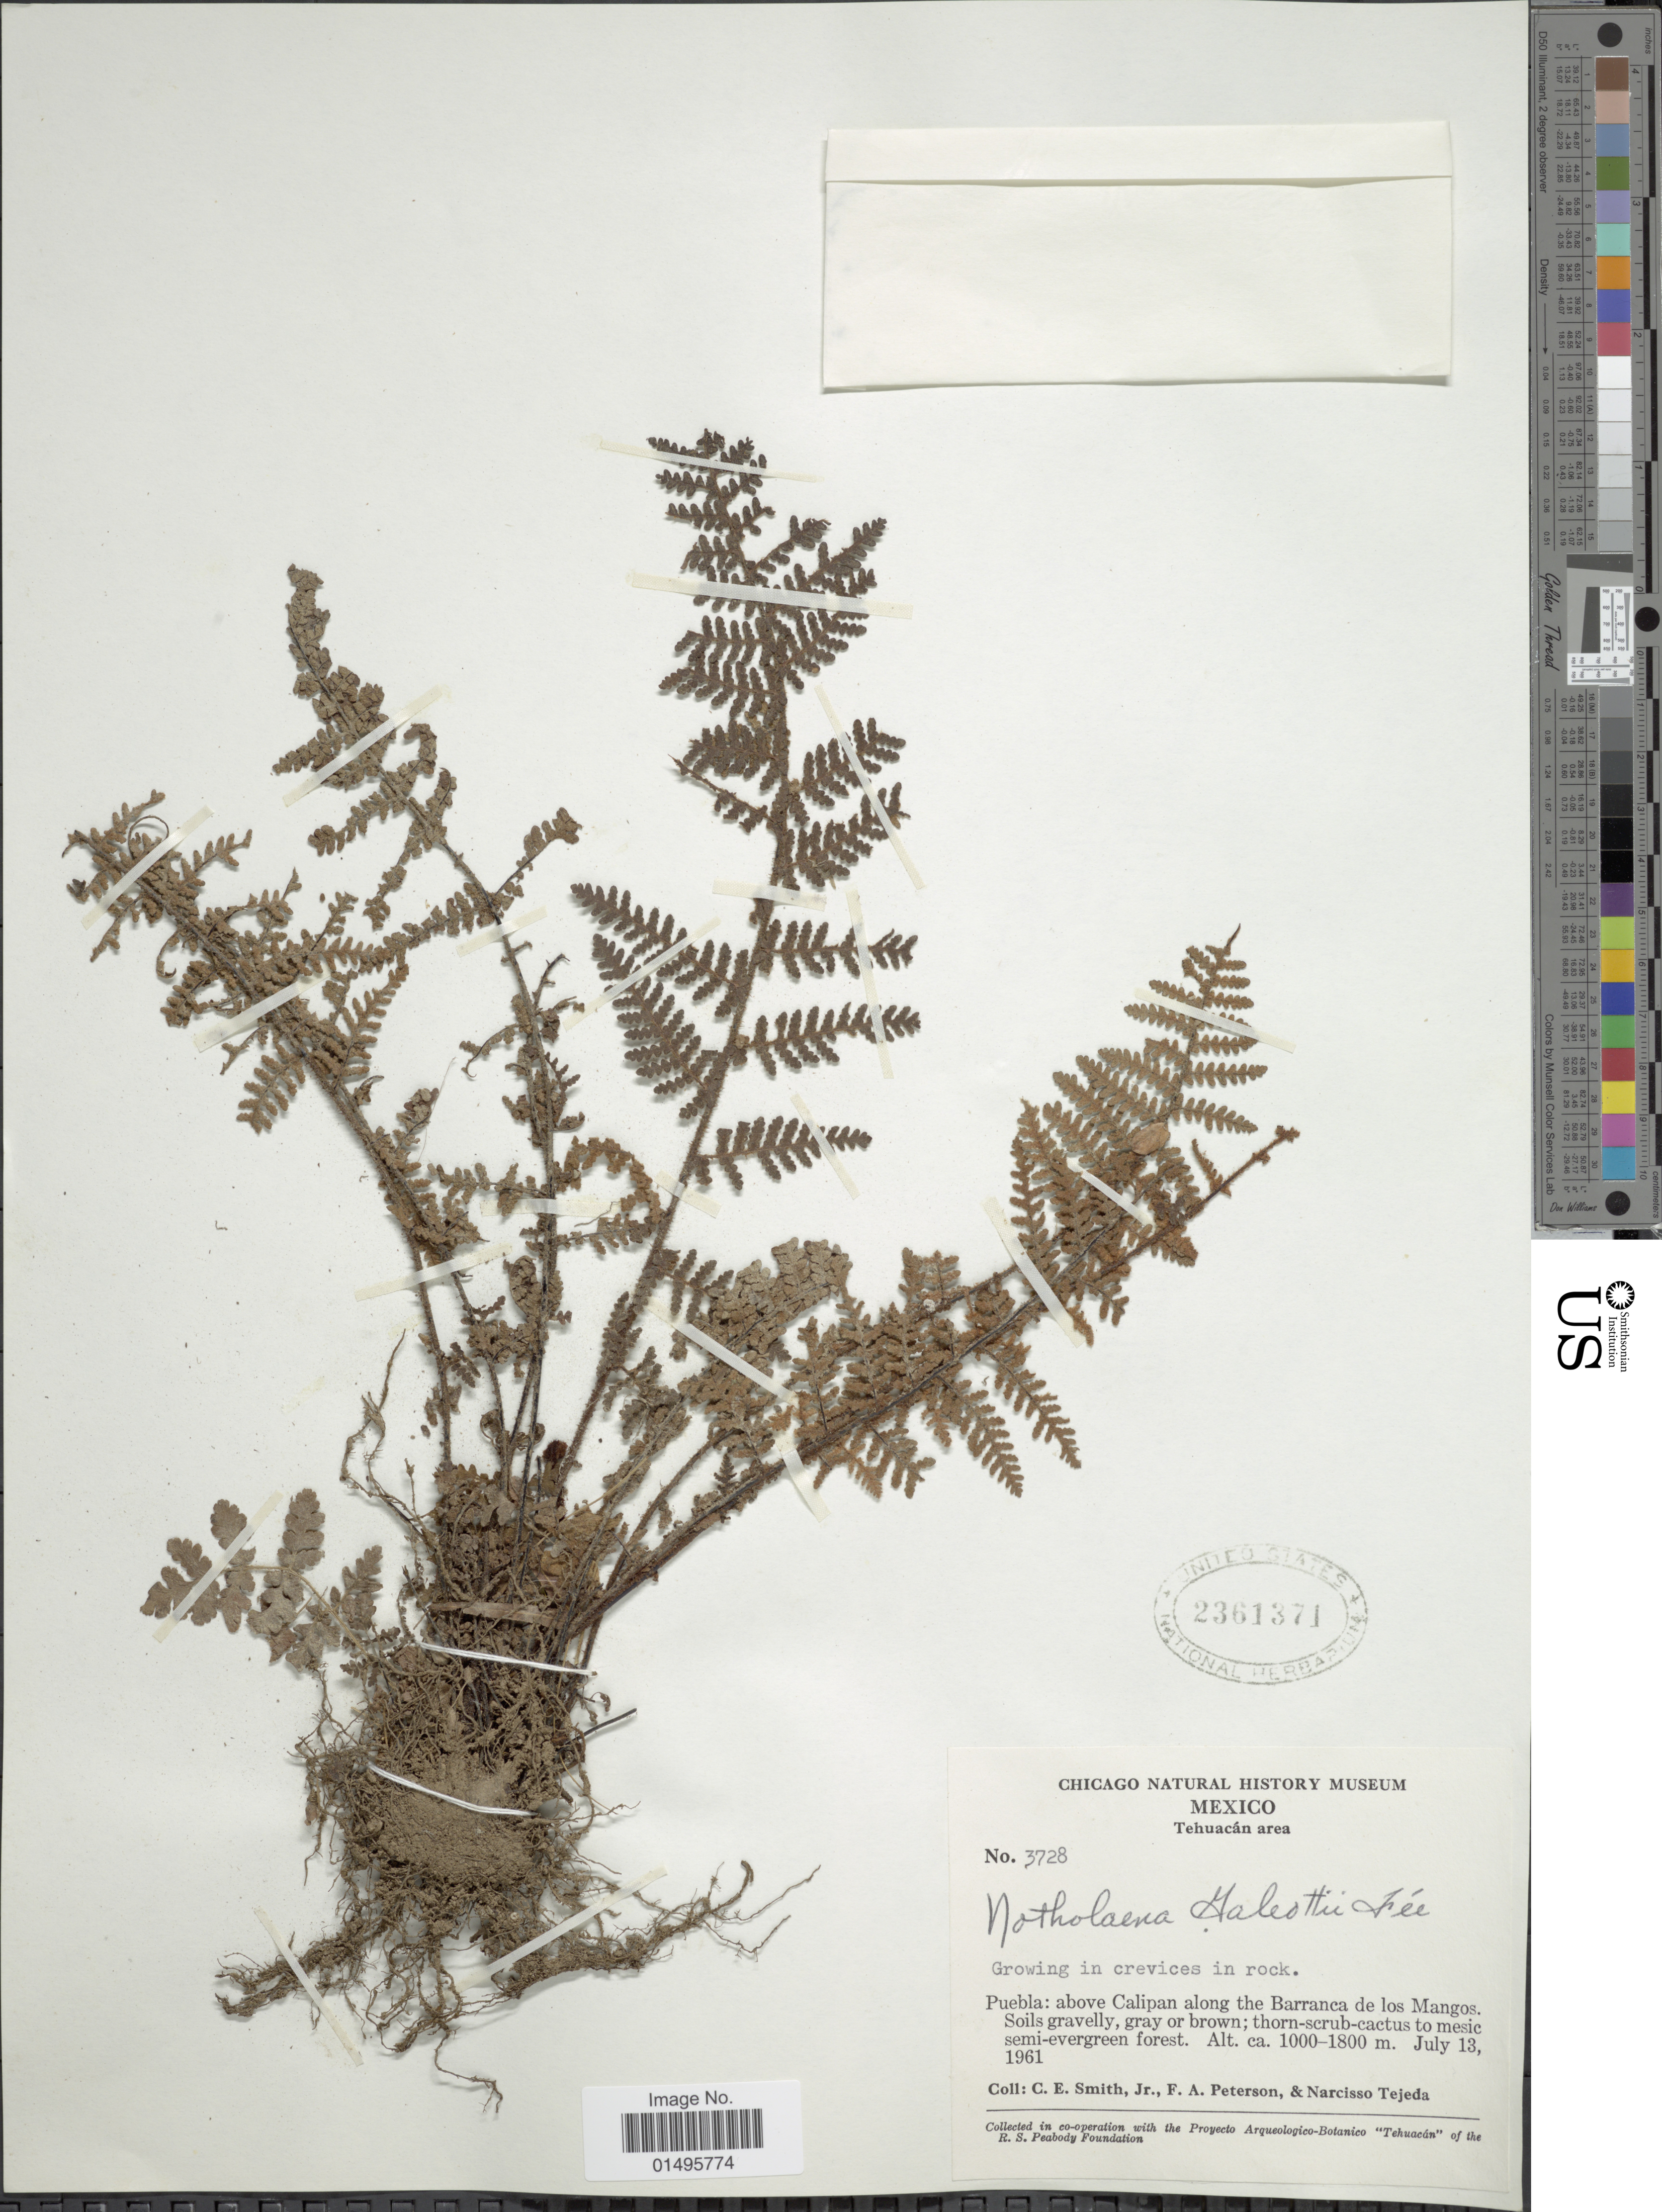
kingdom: Plantae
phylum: Tracheophyta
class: Polypodiopsida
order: Polypodiales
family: Pteridaceae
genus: Notholaena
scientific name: Notholaena galeottii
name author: Fée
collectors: C. E. Smith Jr., F. A. Peterson & N. Tejeda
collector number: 3728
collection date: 1961-07-13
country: Mexico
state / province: Puebla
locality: Tehuacan Area, above Calipan along the Barramca de los Mangos.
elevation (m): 1000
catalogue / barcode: US 2361371